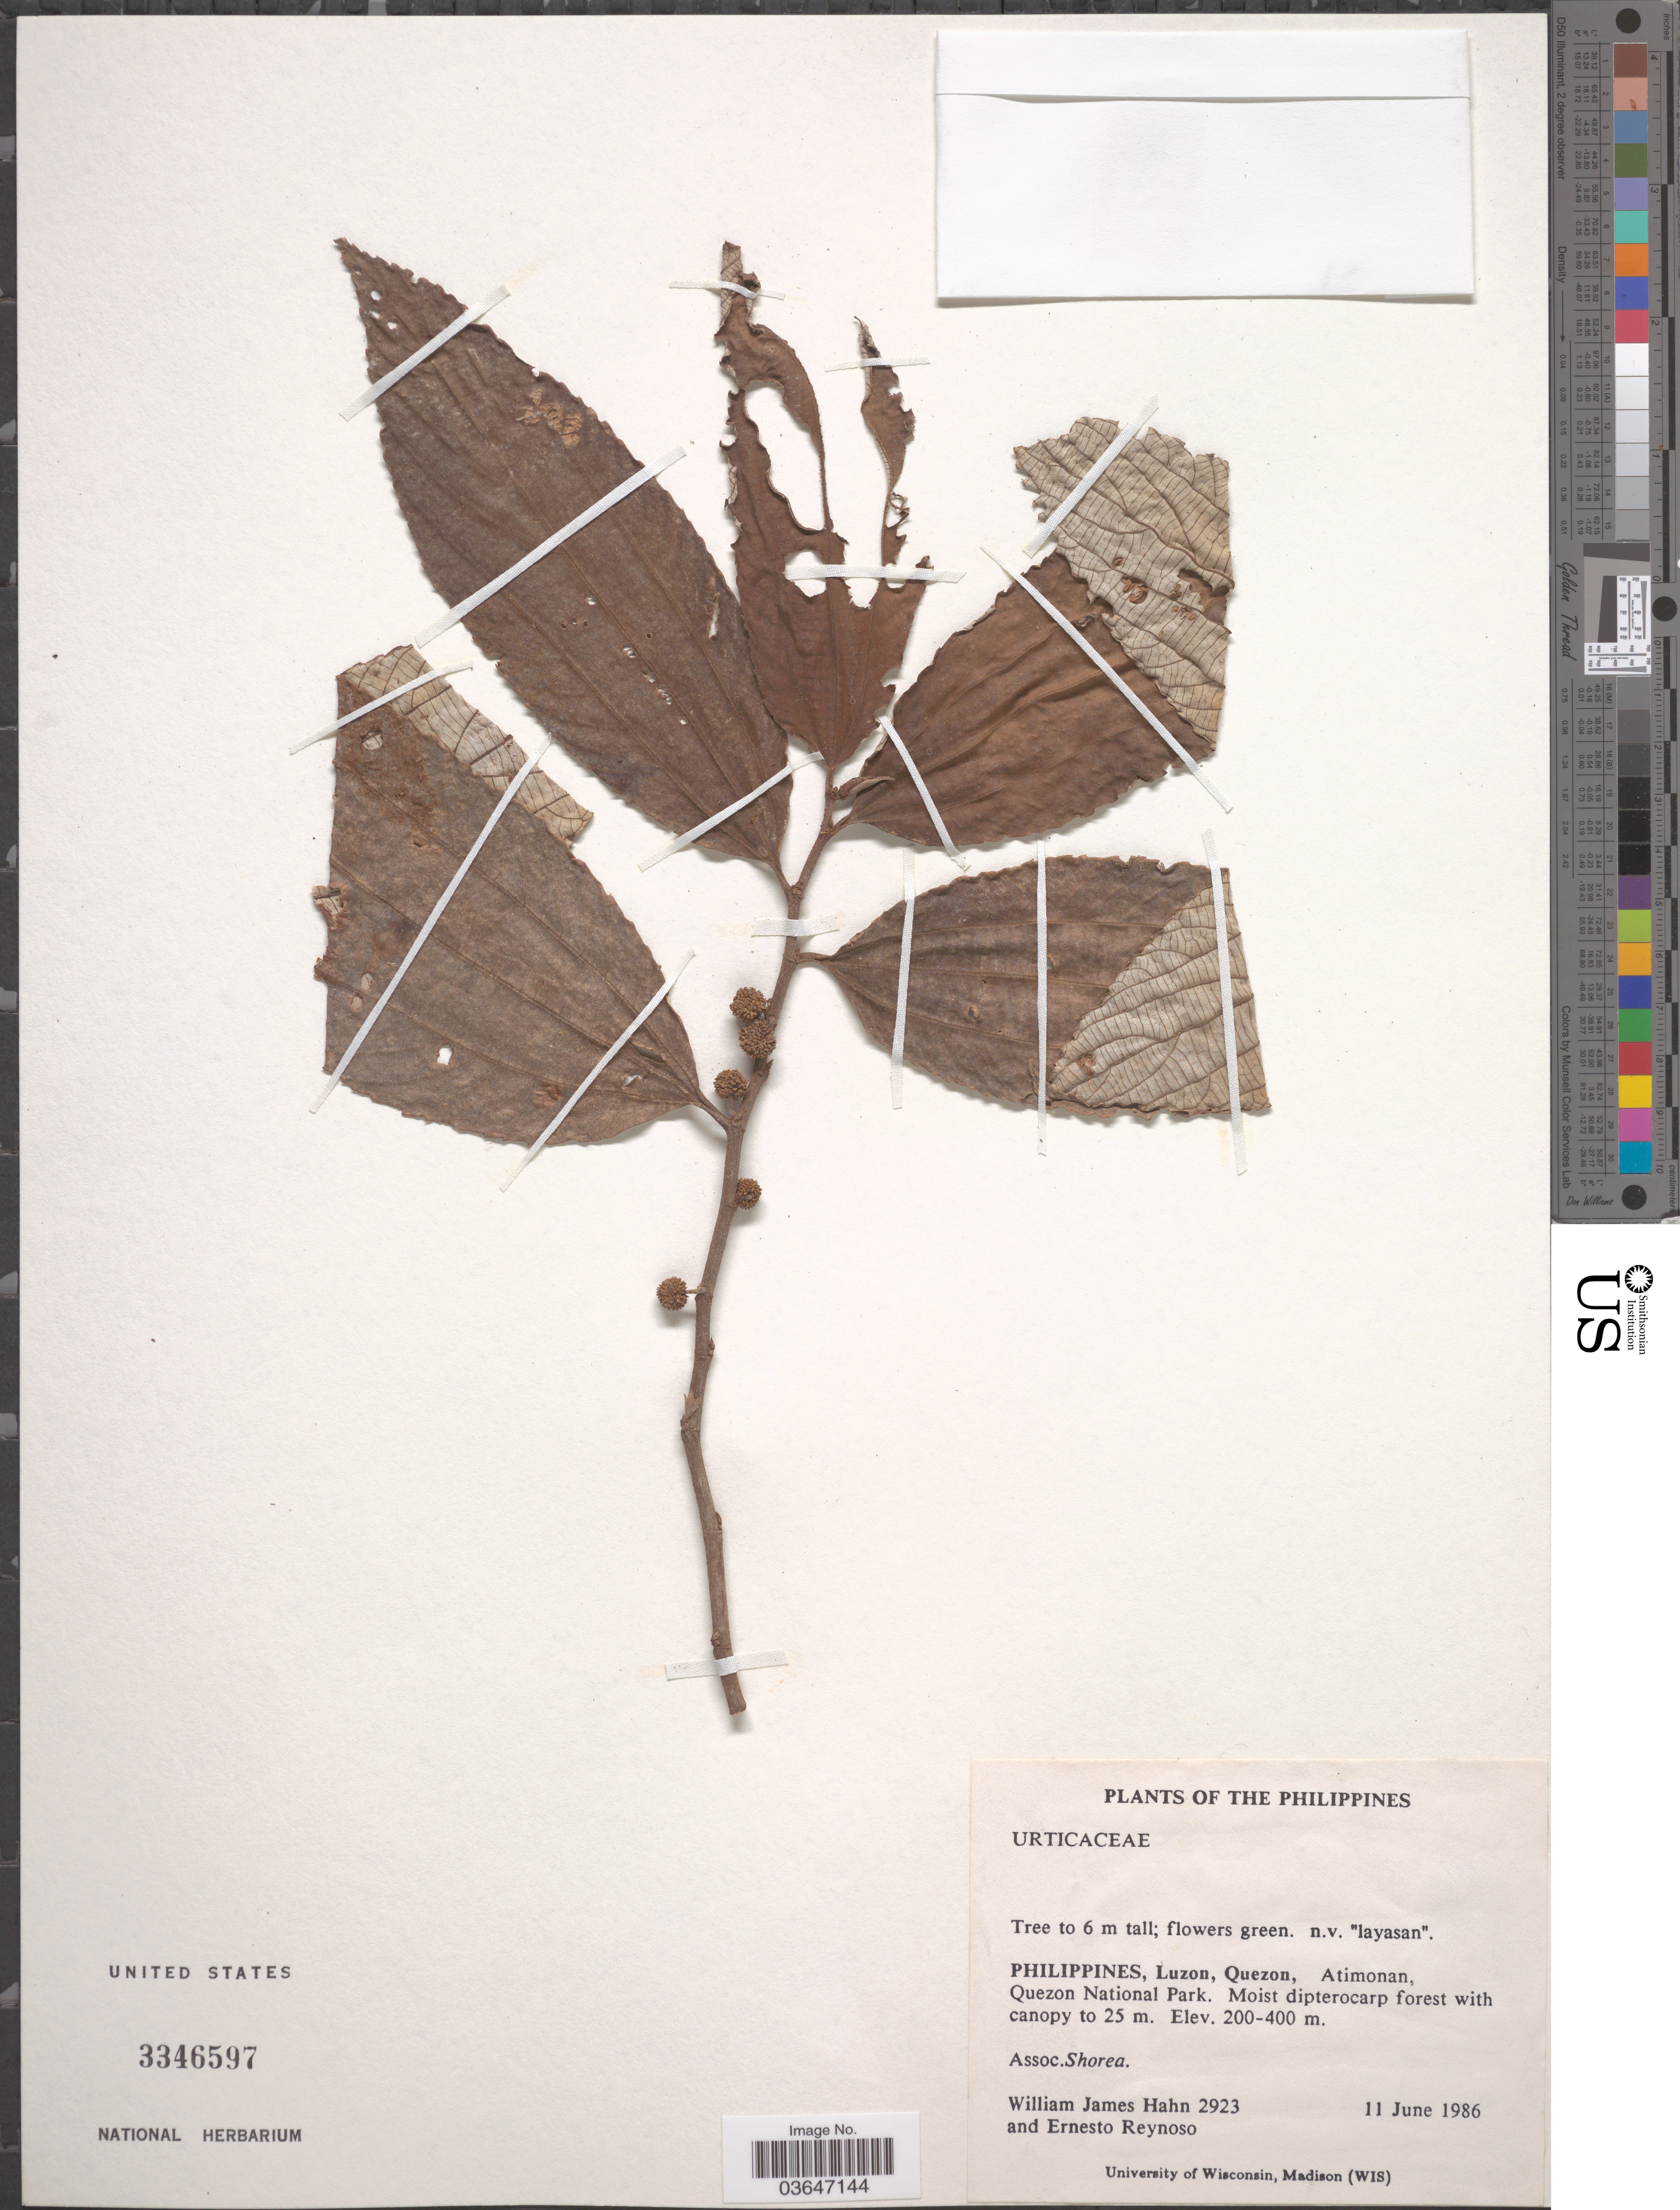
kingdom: Plantae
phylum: Tracheophyta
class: Magnoliopsida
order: Proteales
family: Proteaceae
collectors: W. J. Hahn & E. Reynoso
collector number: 2923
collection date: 1986-06-11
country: Philippines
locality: Luzon, Quezon, Atimonan, Quezon National Park.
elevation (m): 200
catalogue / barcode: US 3346597